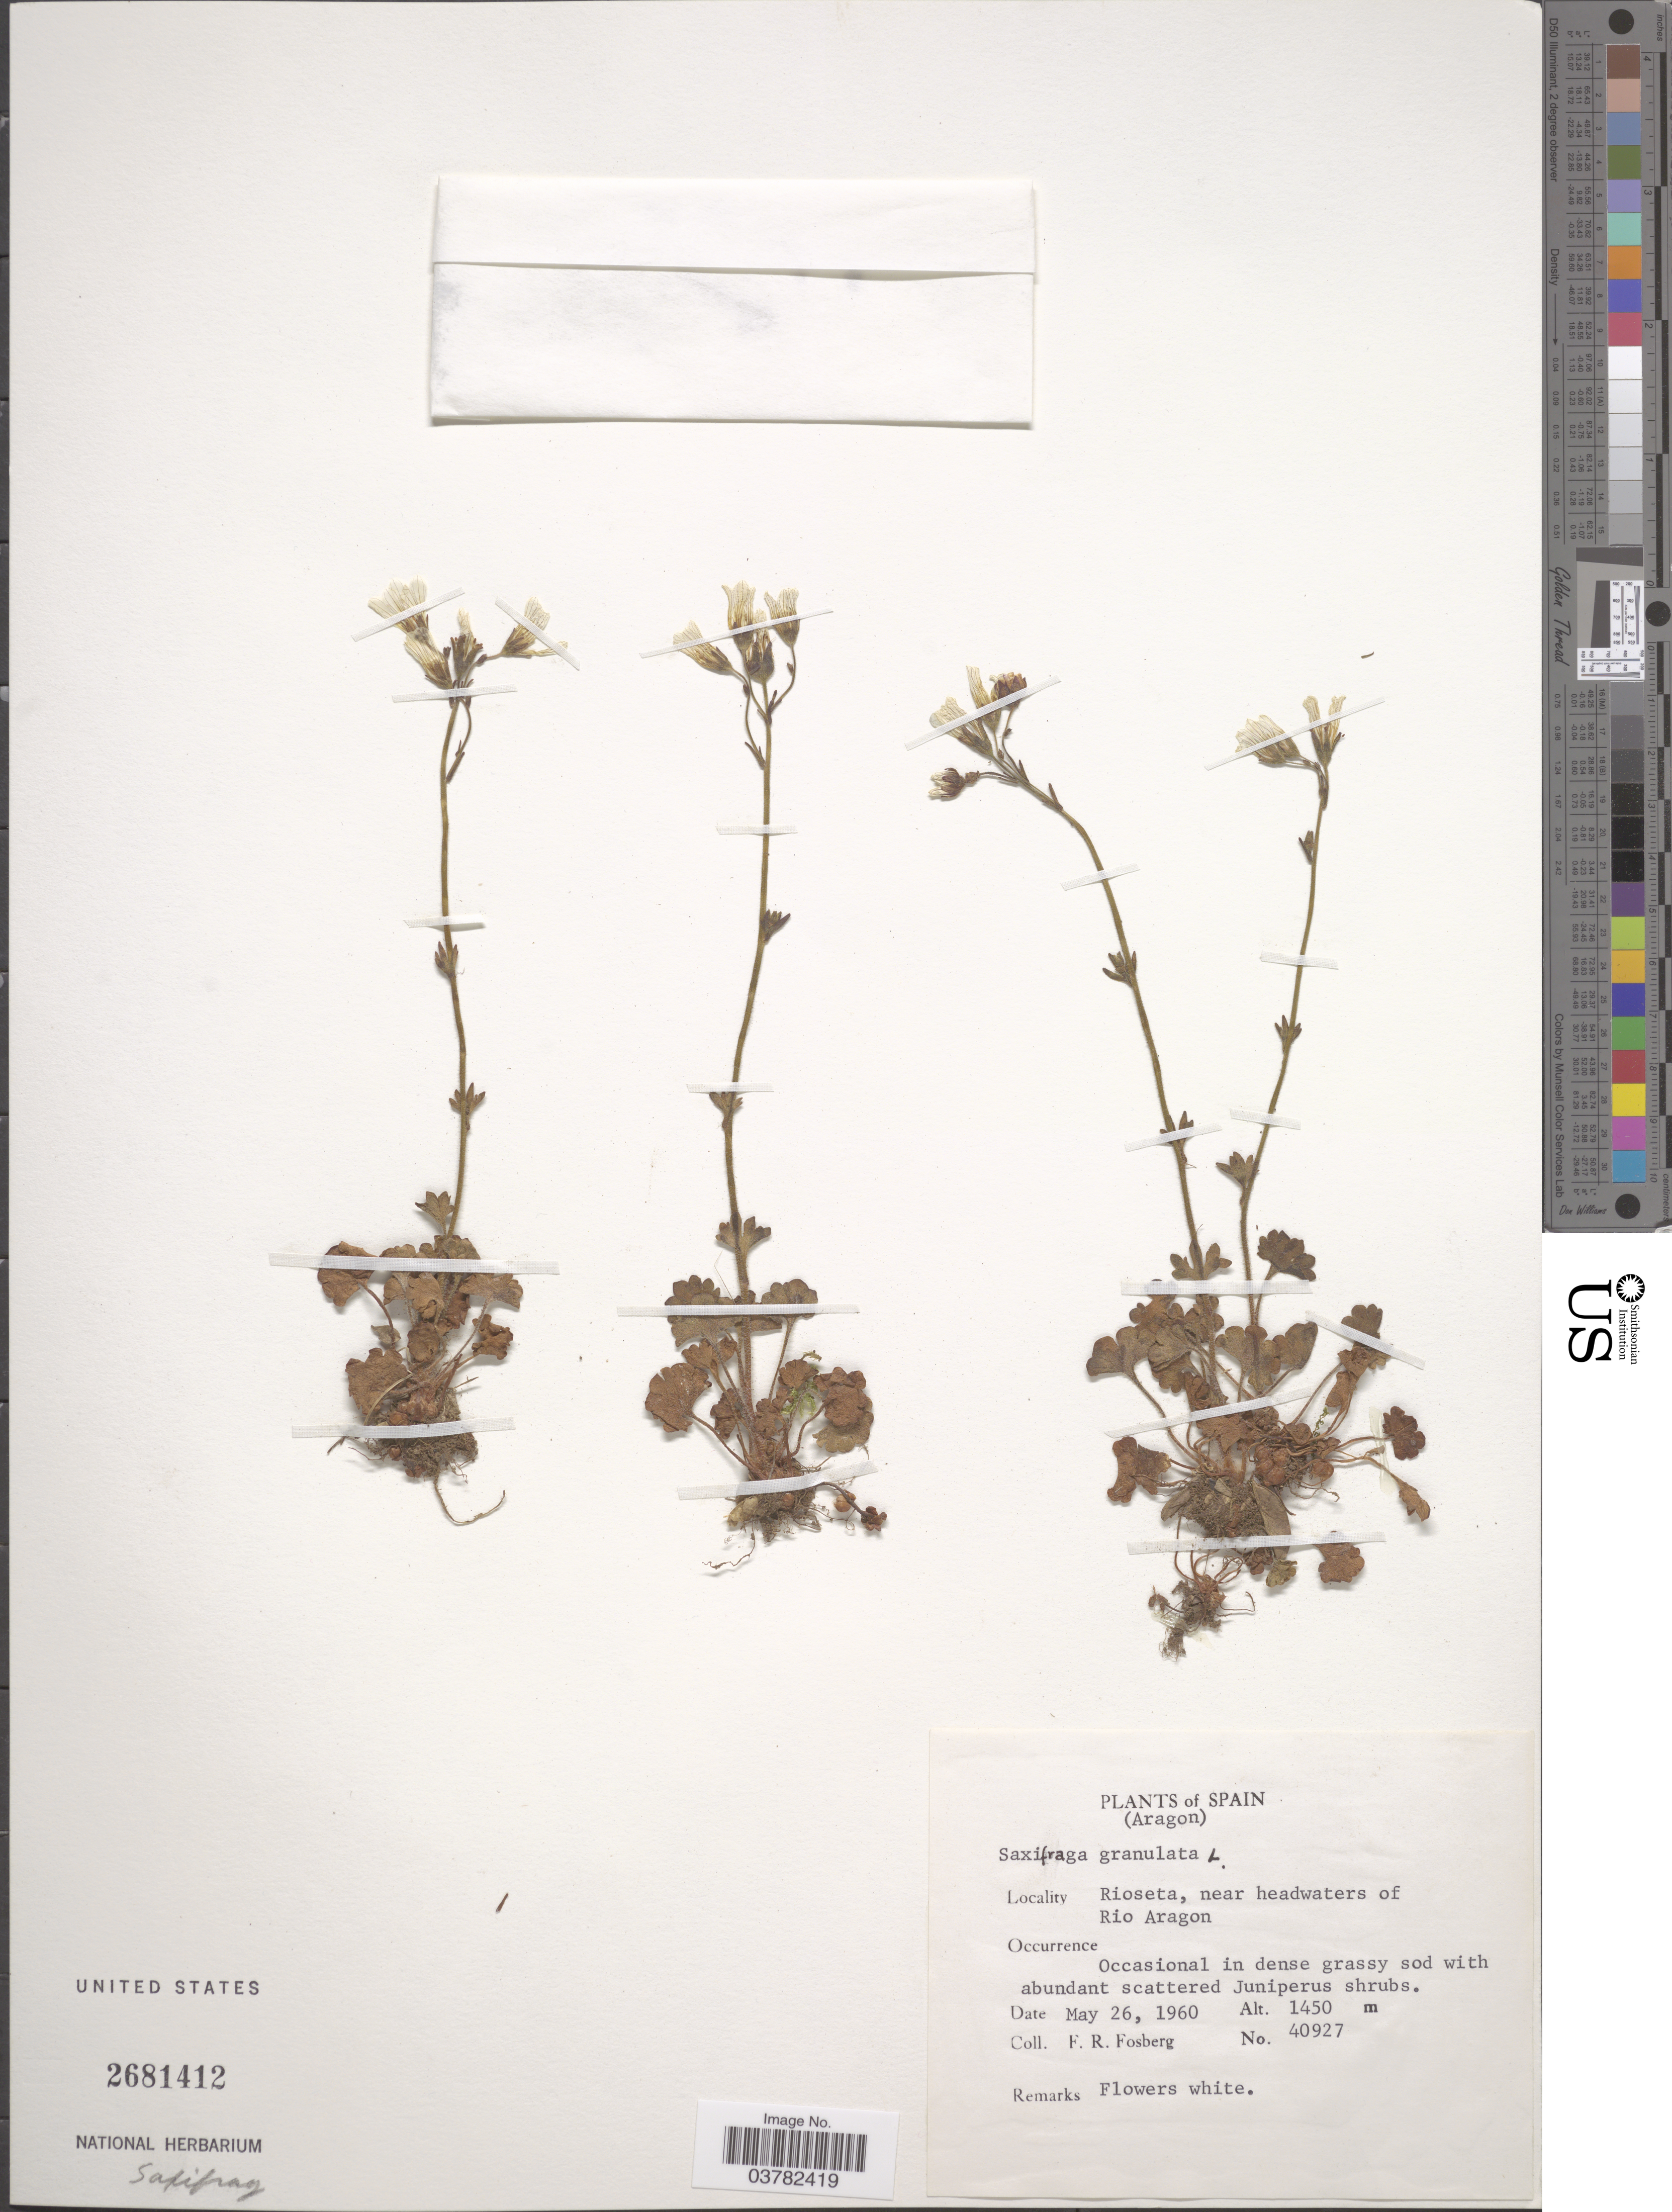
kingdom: Plantae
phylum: Tracheophyta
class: Magnoliopsida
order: Saxifragales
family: Saxifragaceae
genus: Saxifraga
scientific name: Saxifraga granulata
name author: L.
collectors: F. R. Fosberg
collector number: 40927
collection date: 1960-05-26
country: Spain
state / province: Aragón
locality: Rioseta, near headwaters of Rio Aragon.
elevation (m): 1450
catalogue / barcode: US 2681412